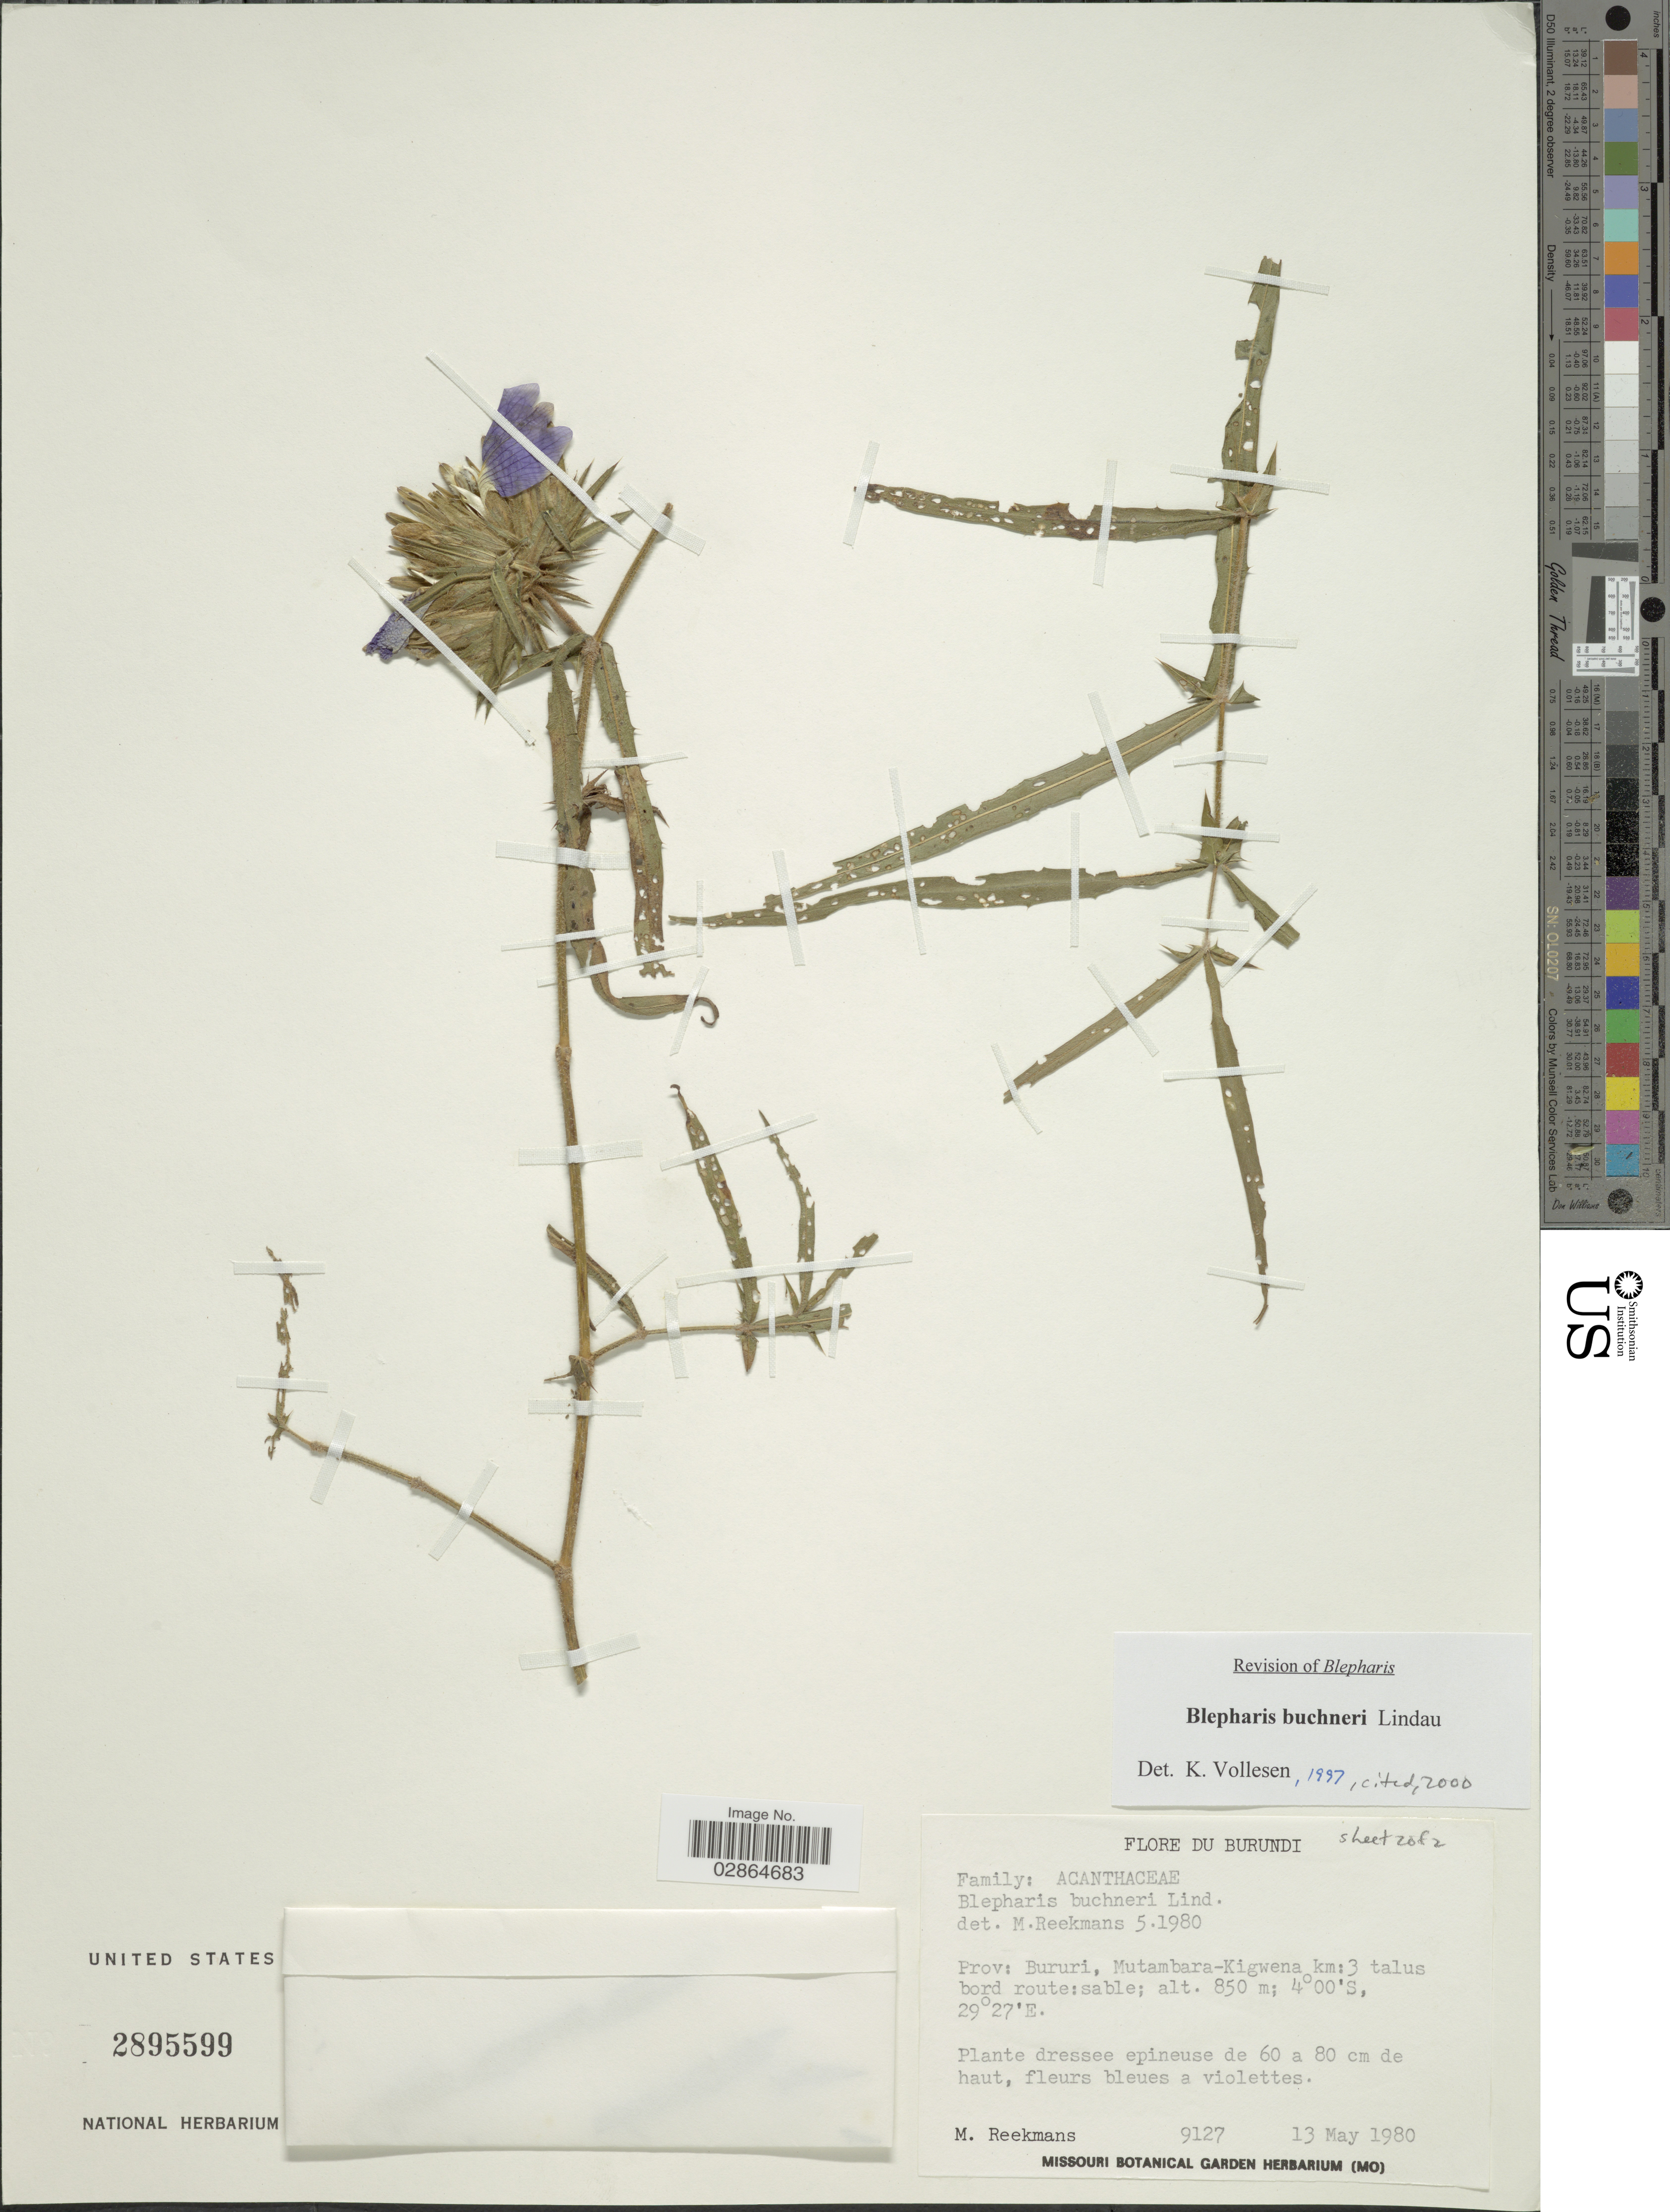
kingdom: Plantae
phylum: Tracheophyta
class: Magnoliopsida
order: Lamiales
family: Acanthaceae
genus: Blepharis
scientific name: Blepharis buchneri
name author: Lindau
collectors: M. Reekmans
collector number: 9127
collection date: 1980-05-13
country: Burundi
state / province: Bururi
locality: Mutambare-Kigwena km: 3 talus bord route.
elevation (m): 850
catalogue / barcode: US 2895599